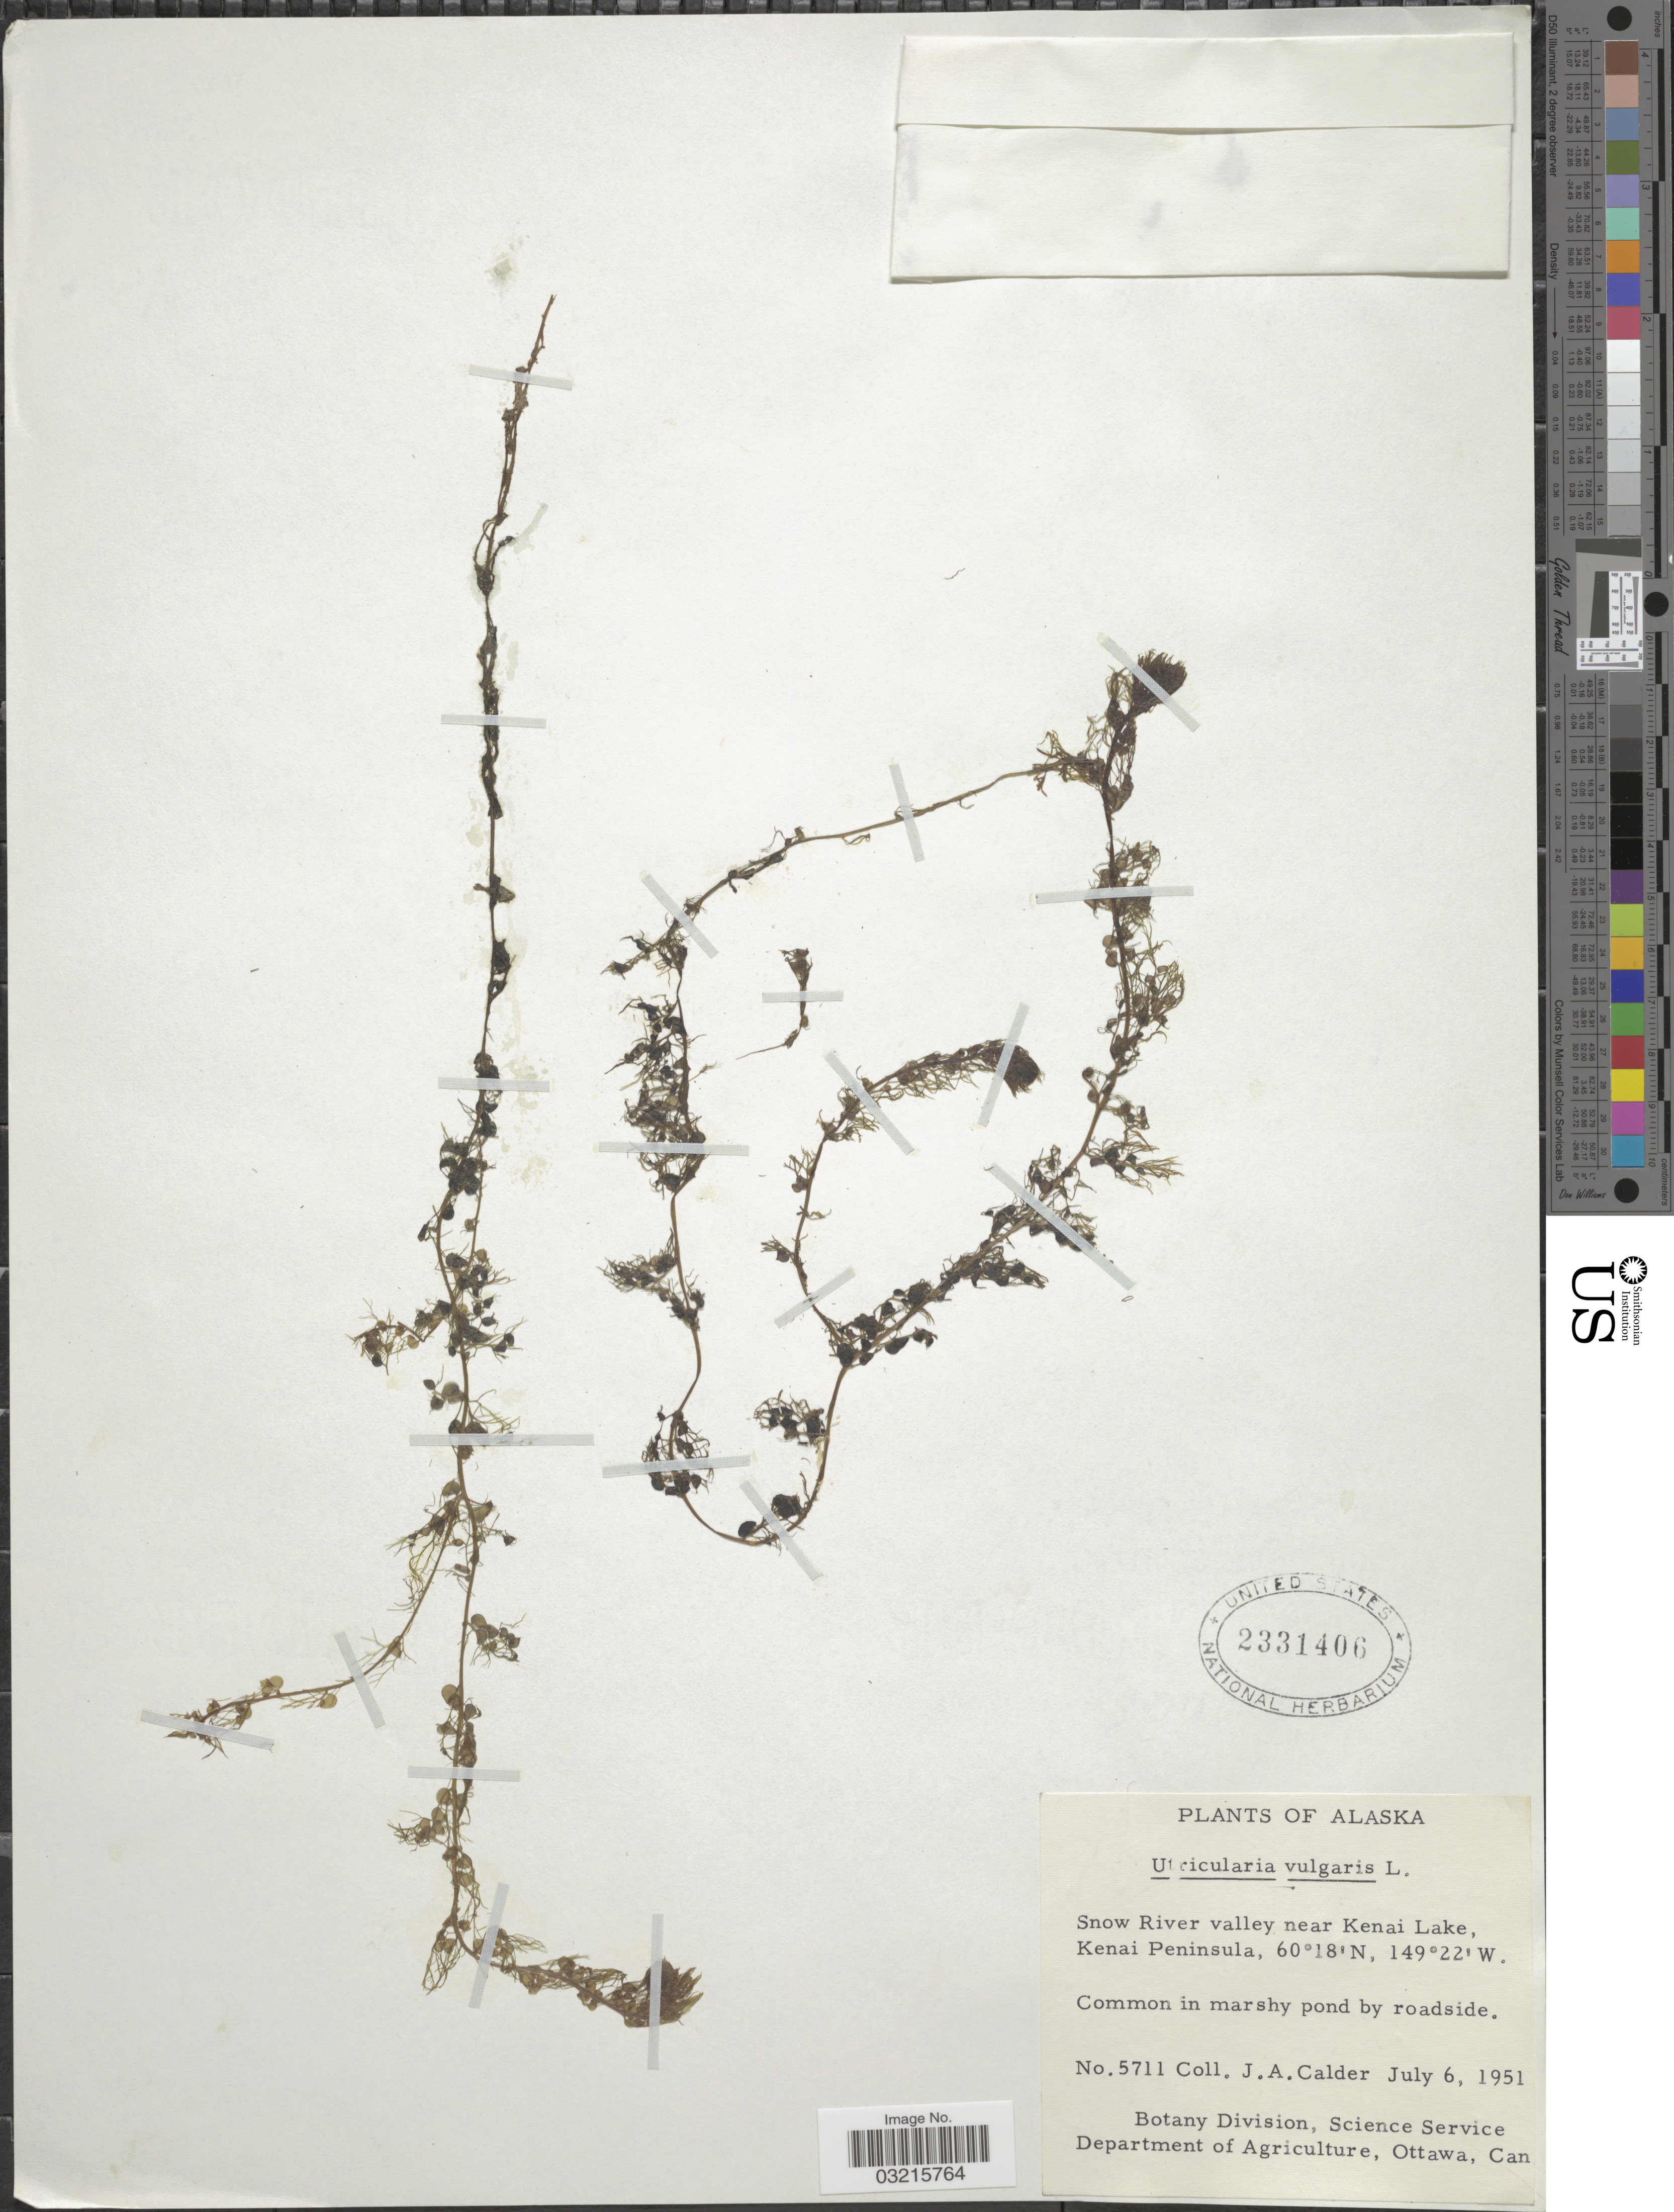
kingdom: Plantae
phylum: Tracheophyta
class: Magnoliopsida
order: Lamiales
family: Lentibulariaceae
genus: Utricularia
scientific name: Utricularia vulgaris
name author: L.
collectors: J. A. Calder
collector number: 5711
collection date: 1951-07-06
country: United States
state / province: Alaska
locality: Snow River valley near Kenai Lake, Kenai Peninsula.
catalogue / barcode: US 2331406